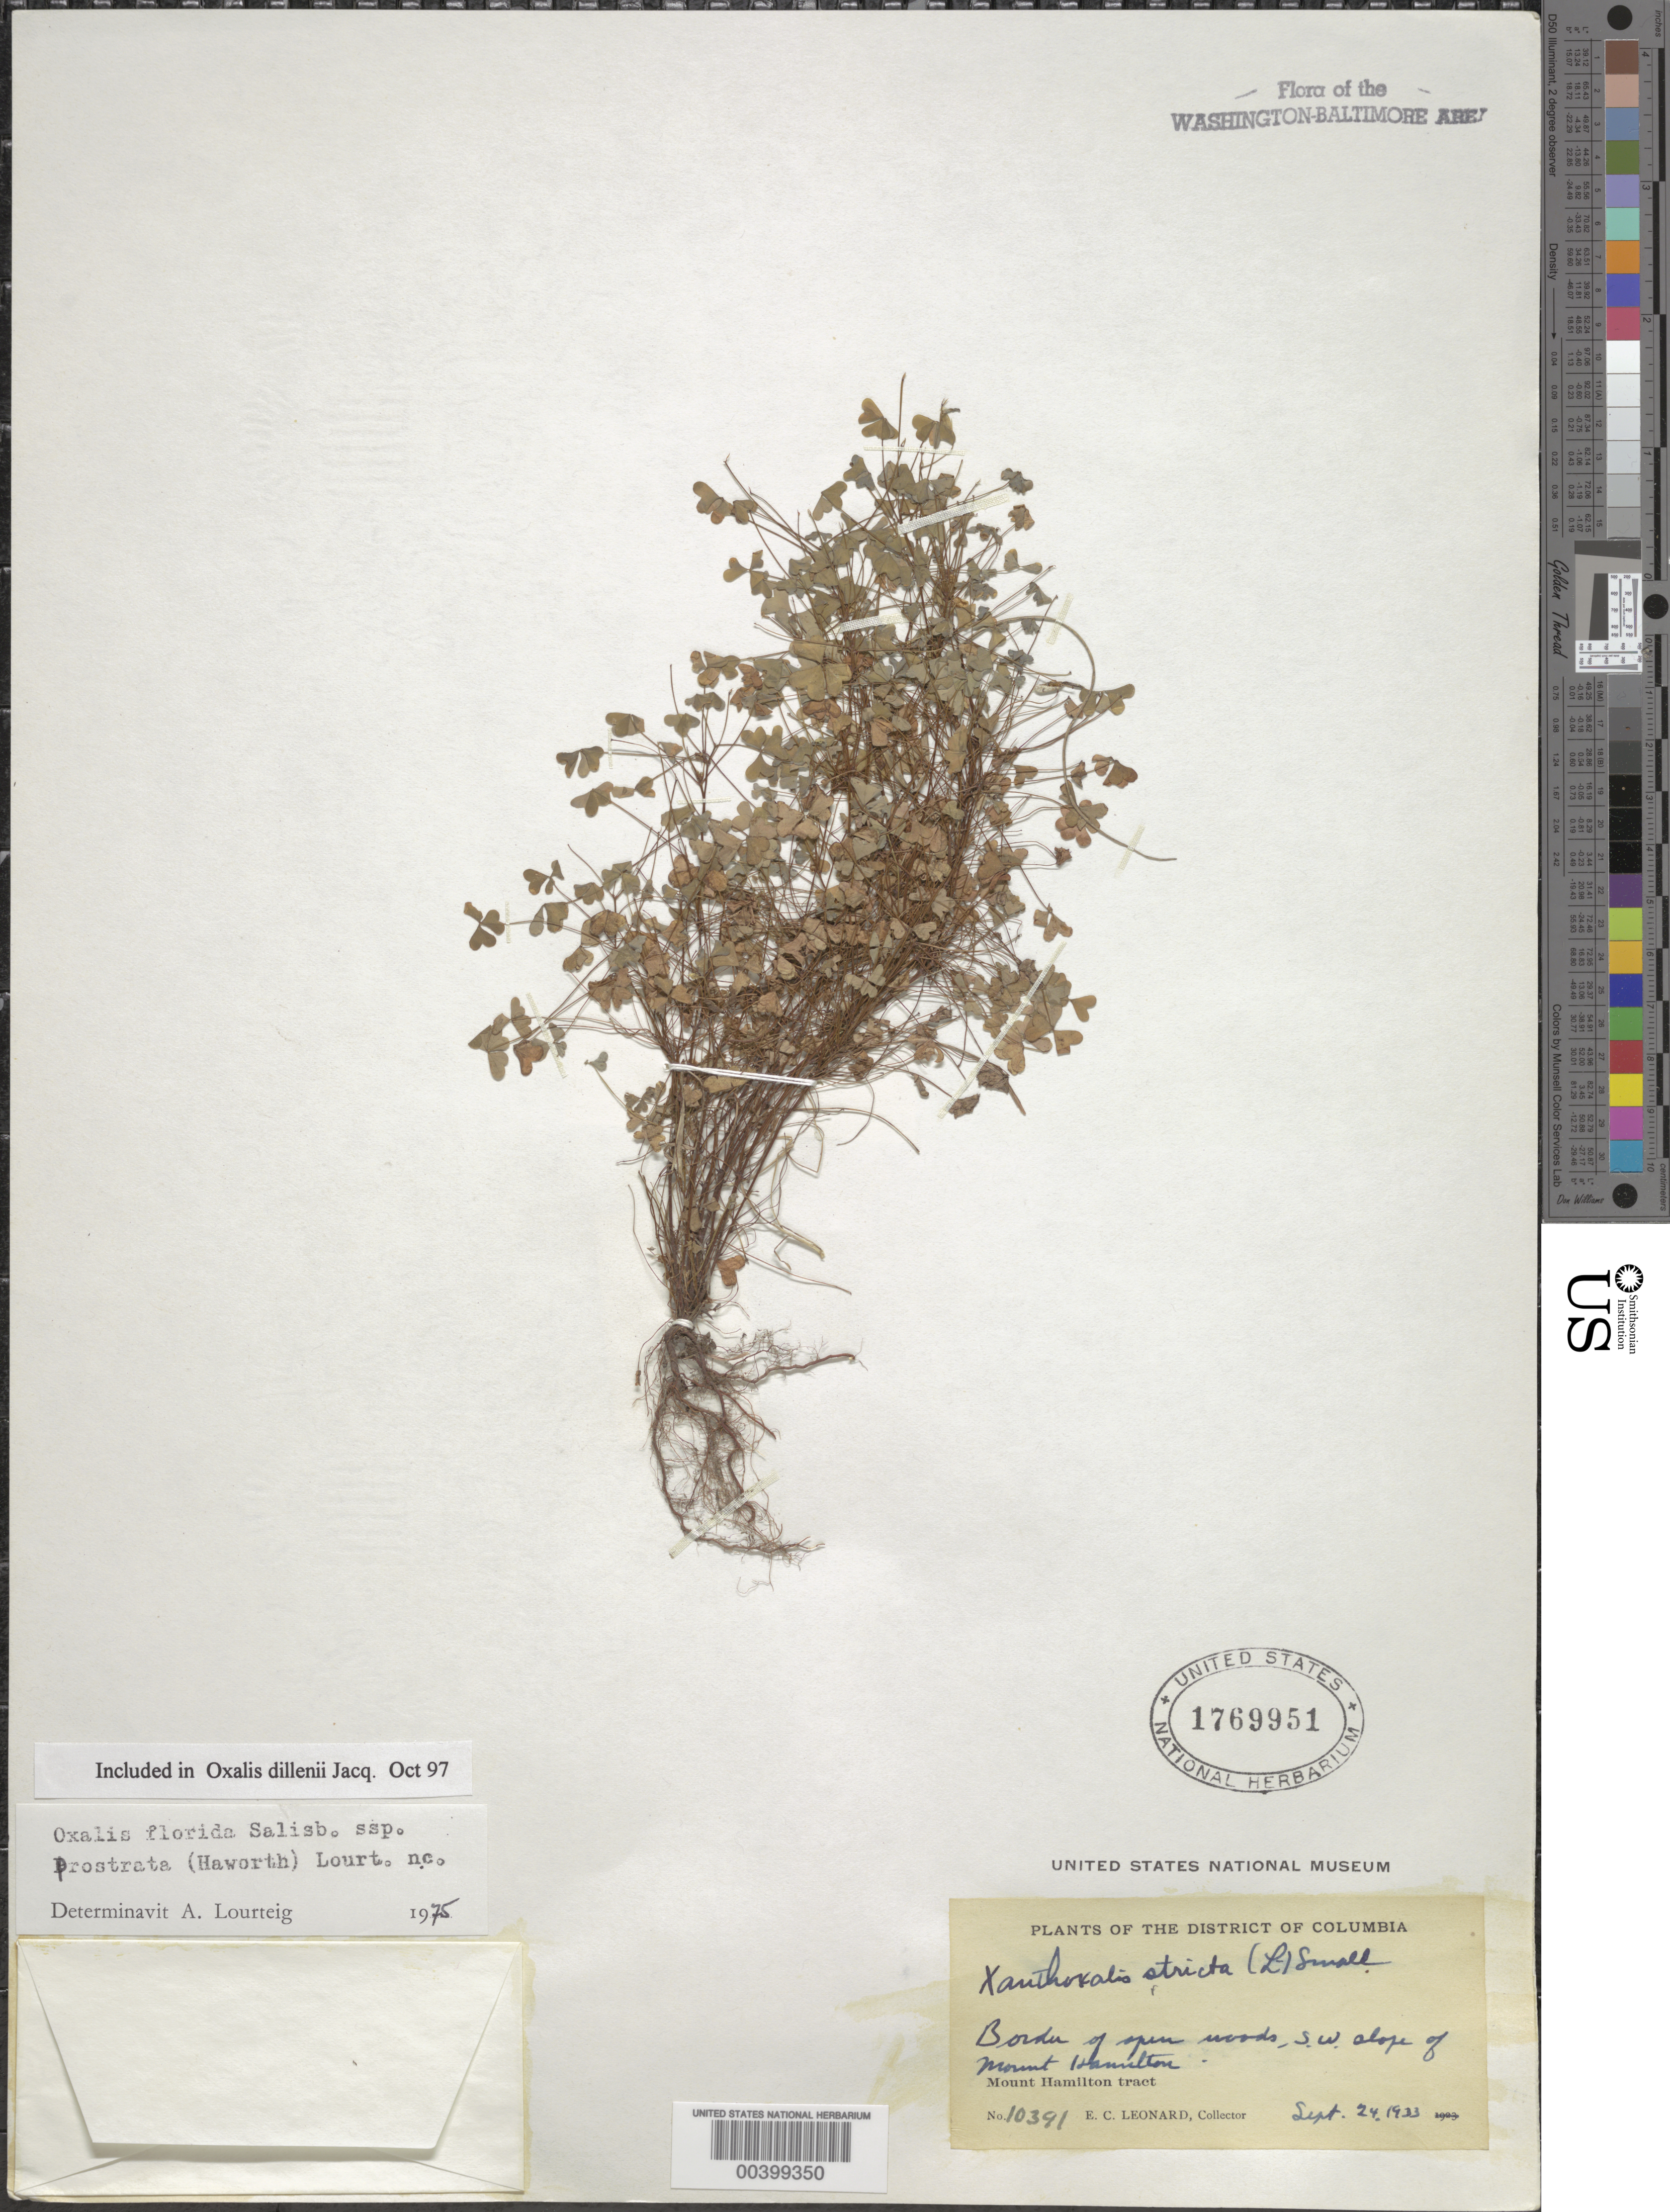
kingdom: Plantae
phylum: Tracheophyta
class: Magnoliopsida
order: Oxalidales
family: Oxalidaceae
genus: Oxalis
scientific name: Oxalis dillenii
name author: Jacq.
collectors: E. C. Leonard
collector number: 10391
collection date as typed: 24 Sep 1933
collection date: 1933-09-24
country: United States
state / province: District of Columbia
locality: Mount Hamilton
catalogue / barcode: US 1769951